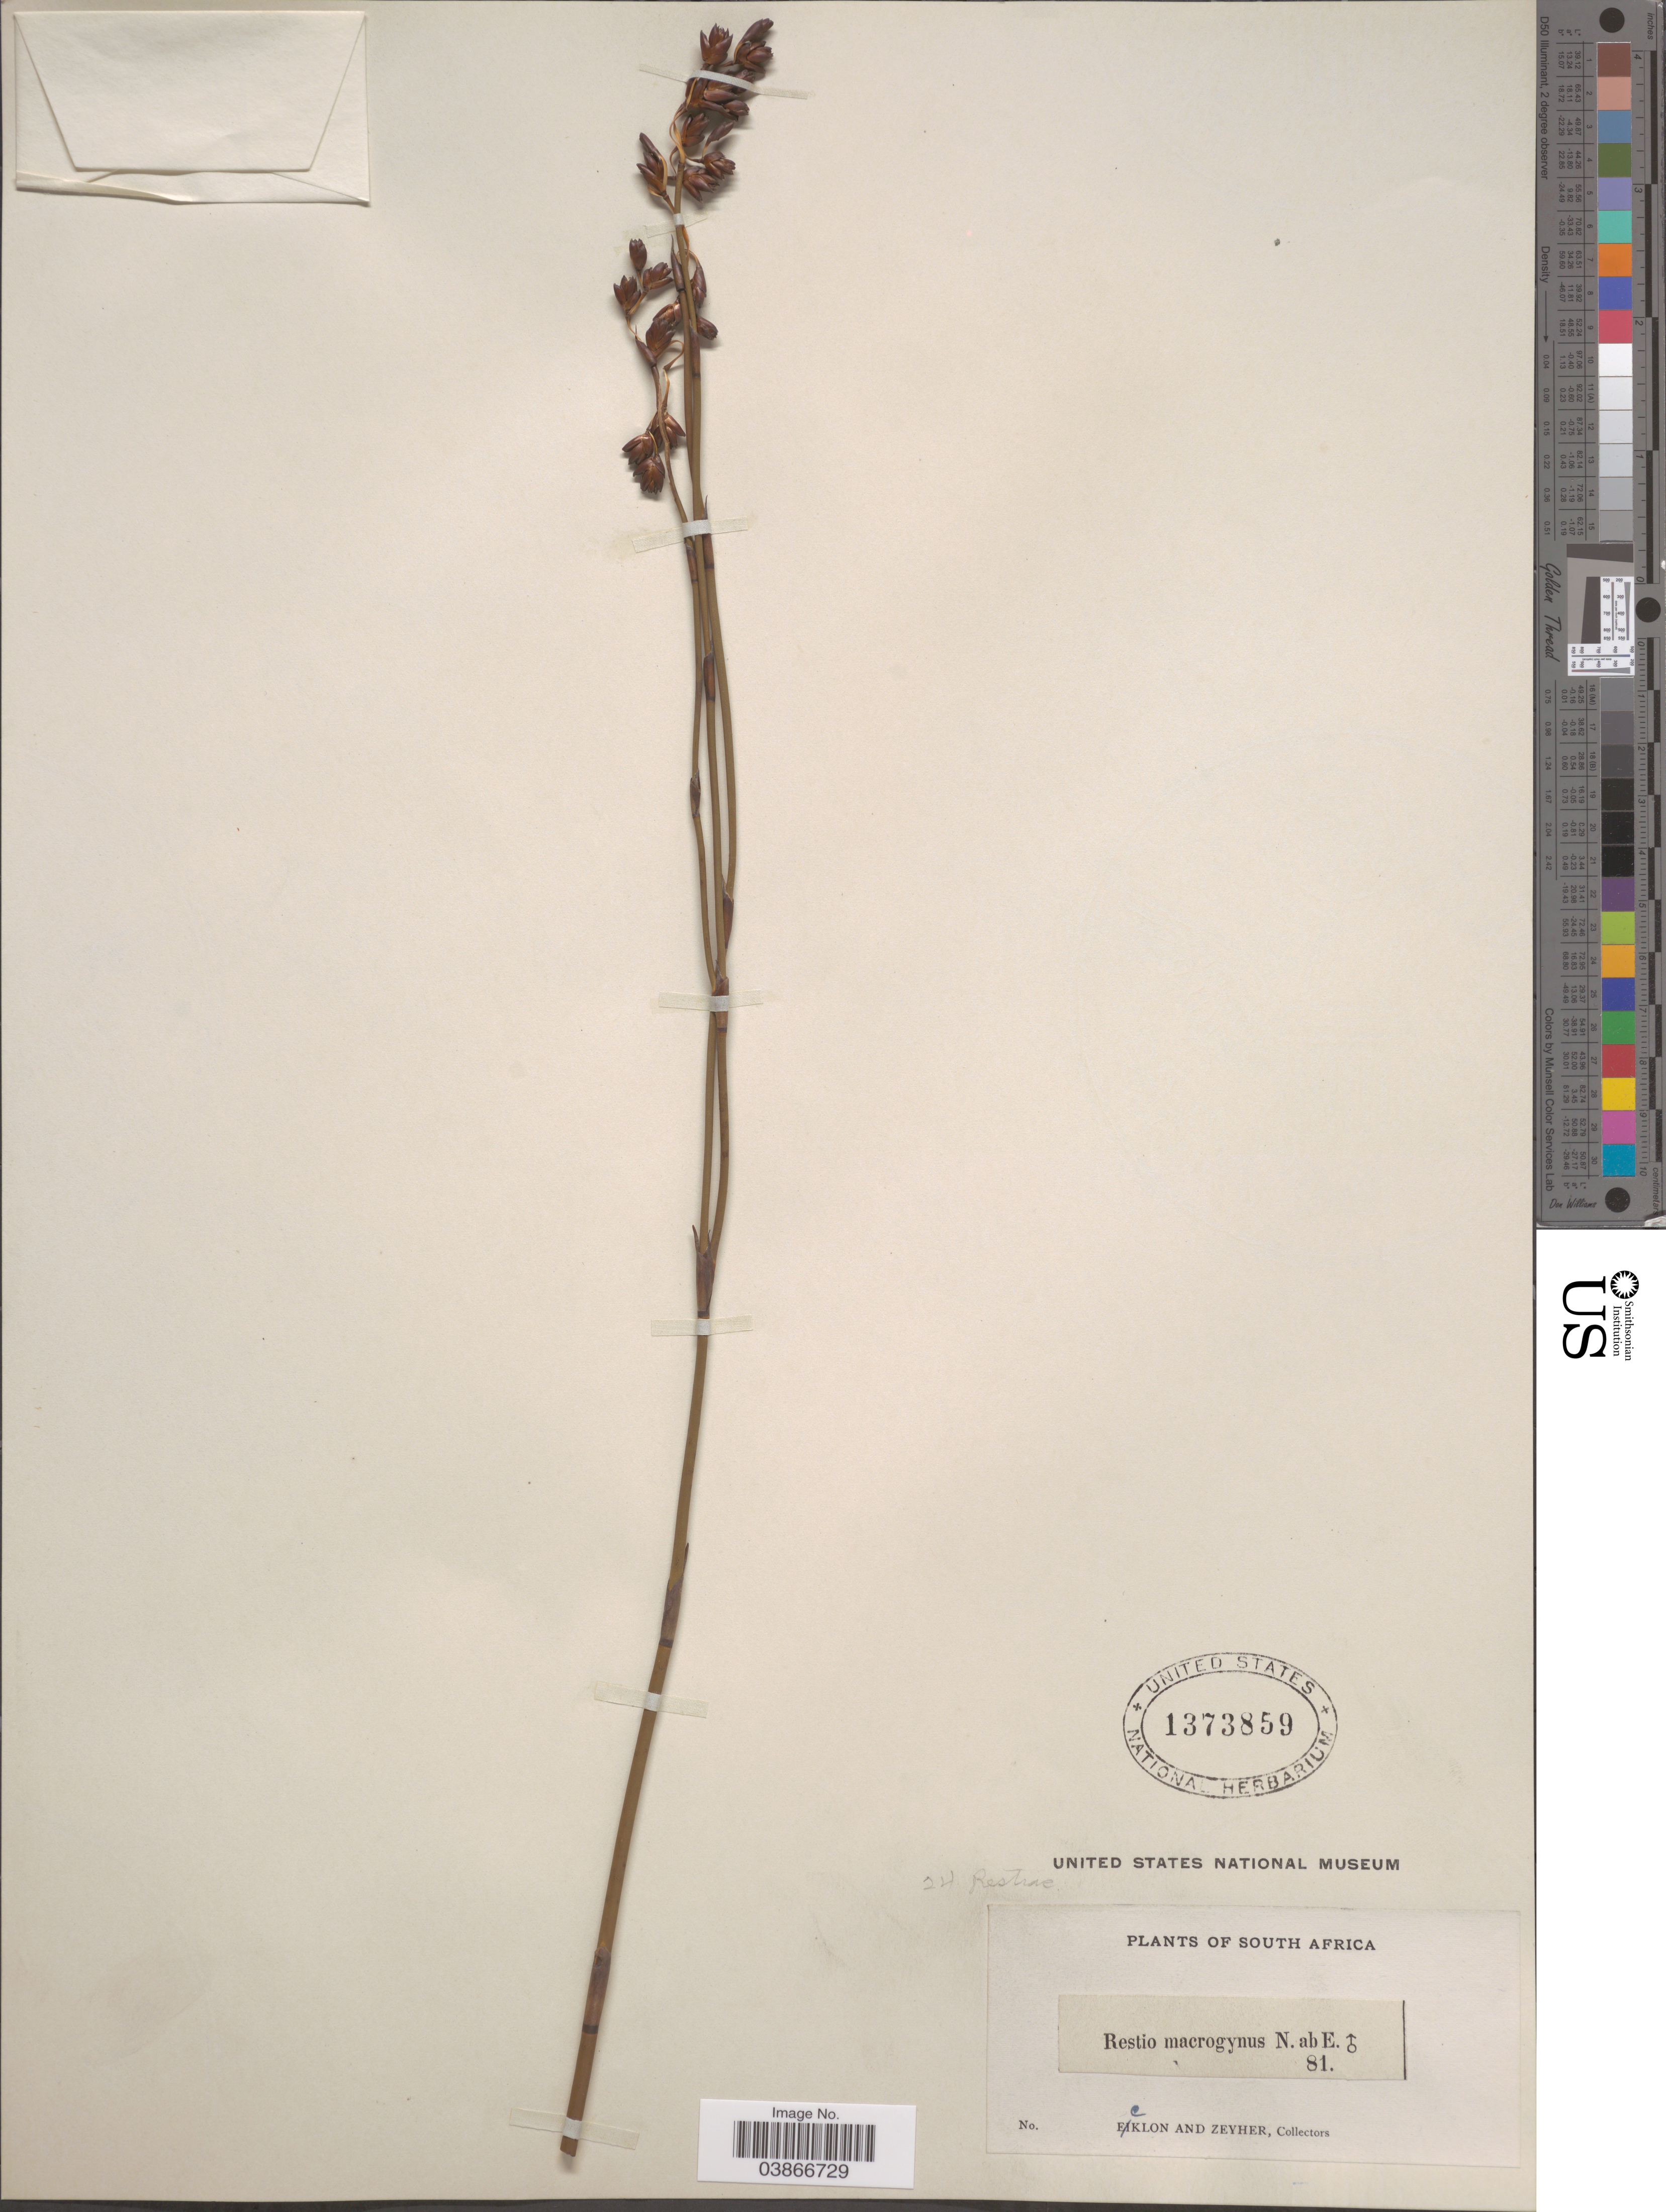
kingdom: Plantae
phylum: Tracheophyta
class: Liliopsida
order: Poales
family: Restionaceae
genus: Restio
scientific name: Restio macrogynus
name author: Nees ex Mast.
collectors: -. Ecklon & -. Zeyher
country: South Africa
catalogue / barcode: US 1373859